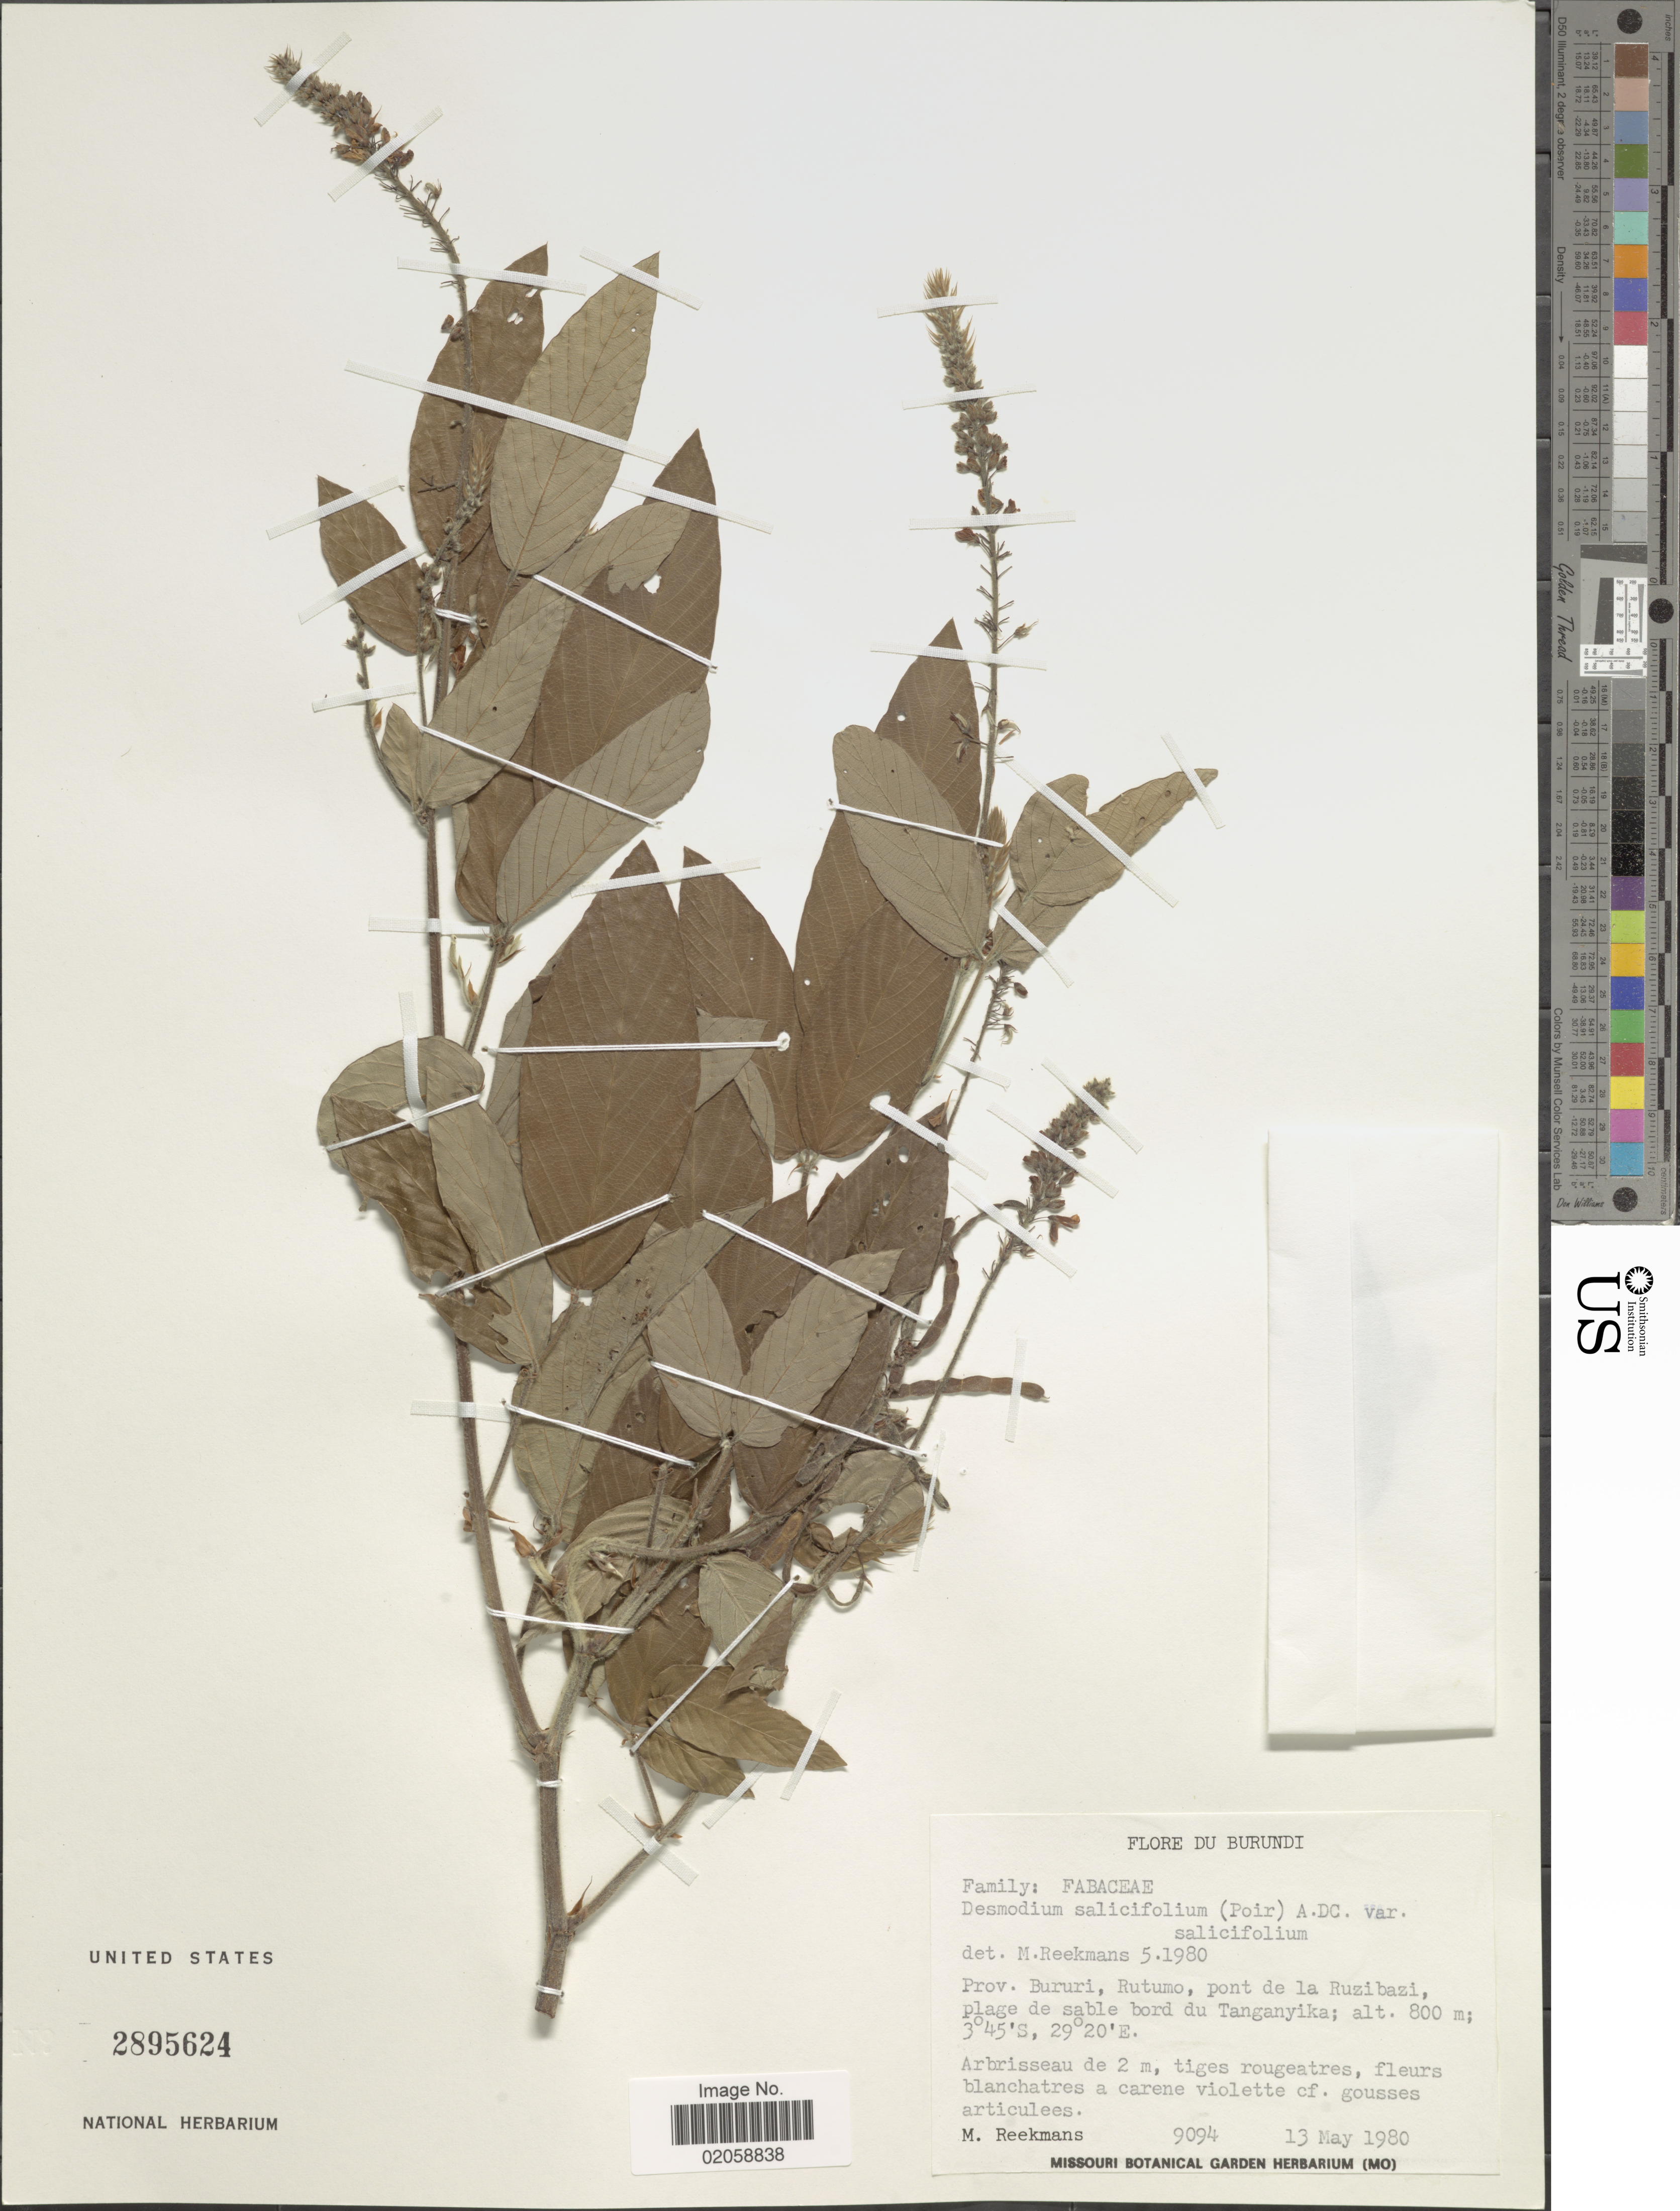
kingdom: Plantae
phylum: Tracheophyta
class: Magnoliopsida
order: Fabales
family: Fabaceae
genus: Pleurolobus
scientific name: Pleurolobus salicifolius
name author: (Poir.) H. Ohashi & K. Ohashi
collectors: M. Reekmans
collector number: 9094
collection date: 1980-05-13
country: Burundi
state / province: Bururi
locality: Prov. Bururi, Rutumo, pont de la Ruzibazi, plage de asble bord du Tanganyika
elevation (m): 800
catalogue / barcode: US 2895624